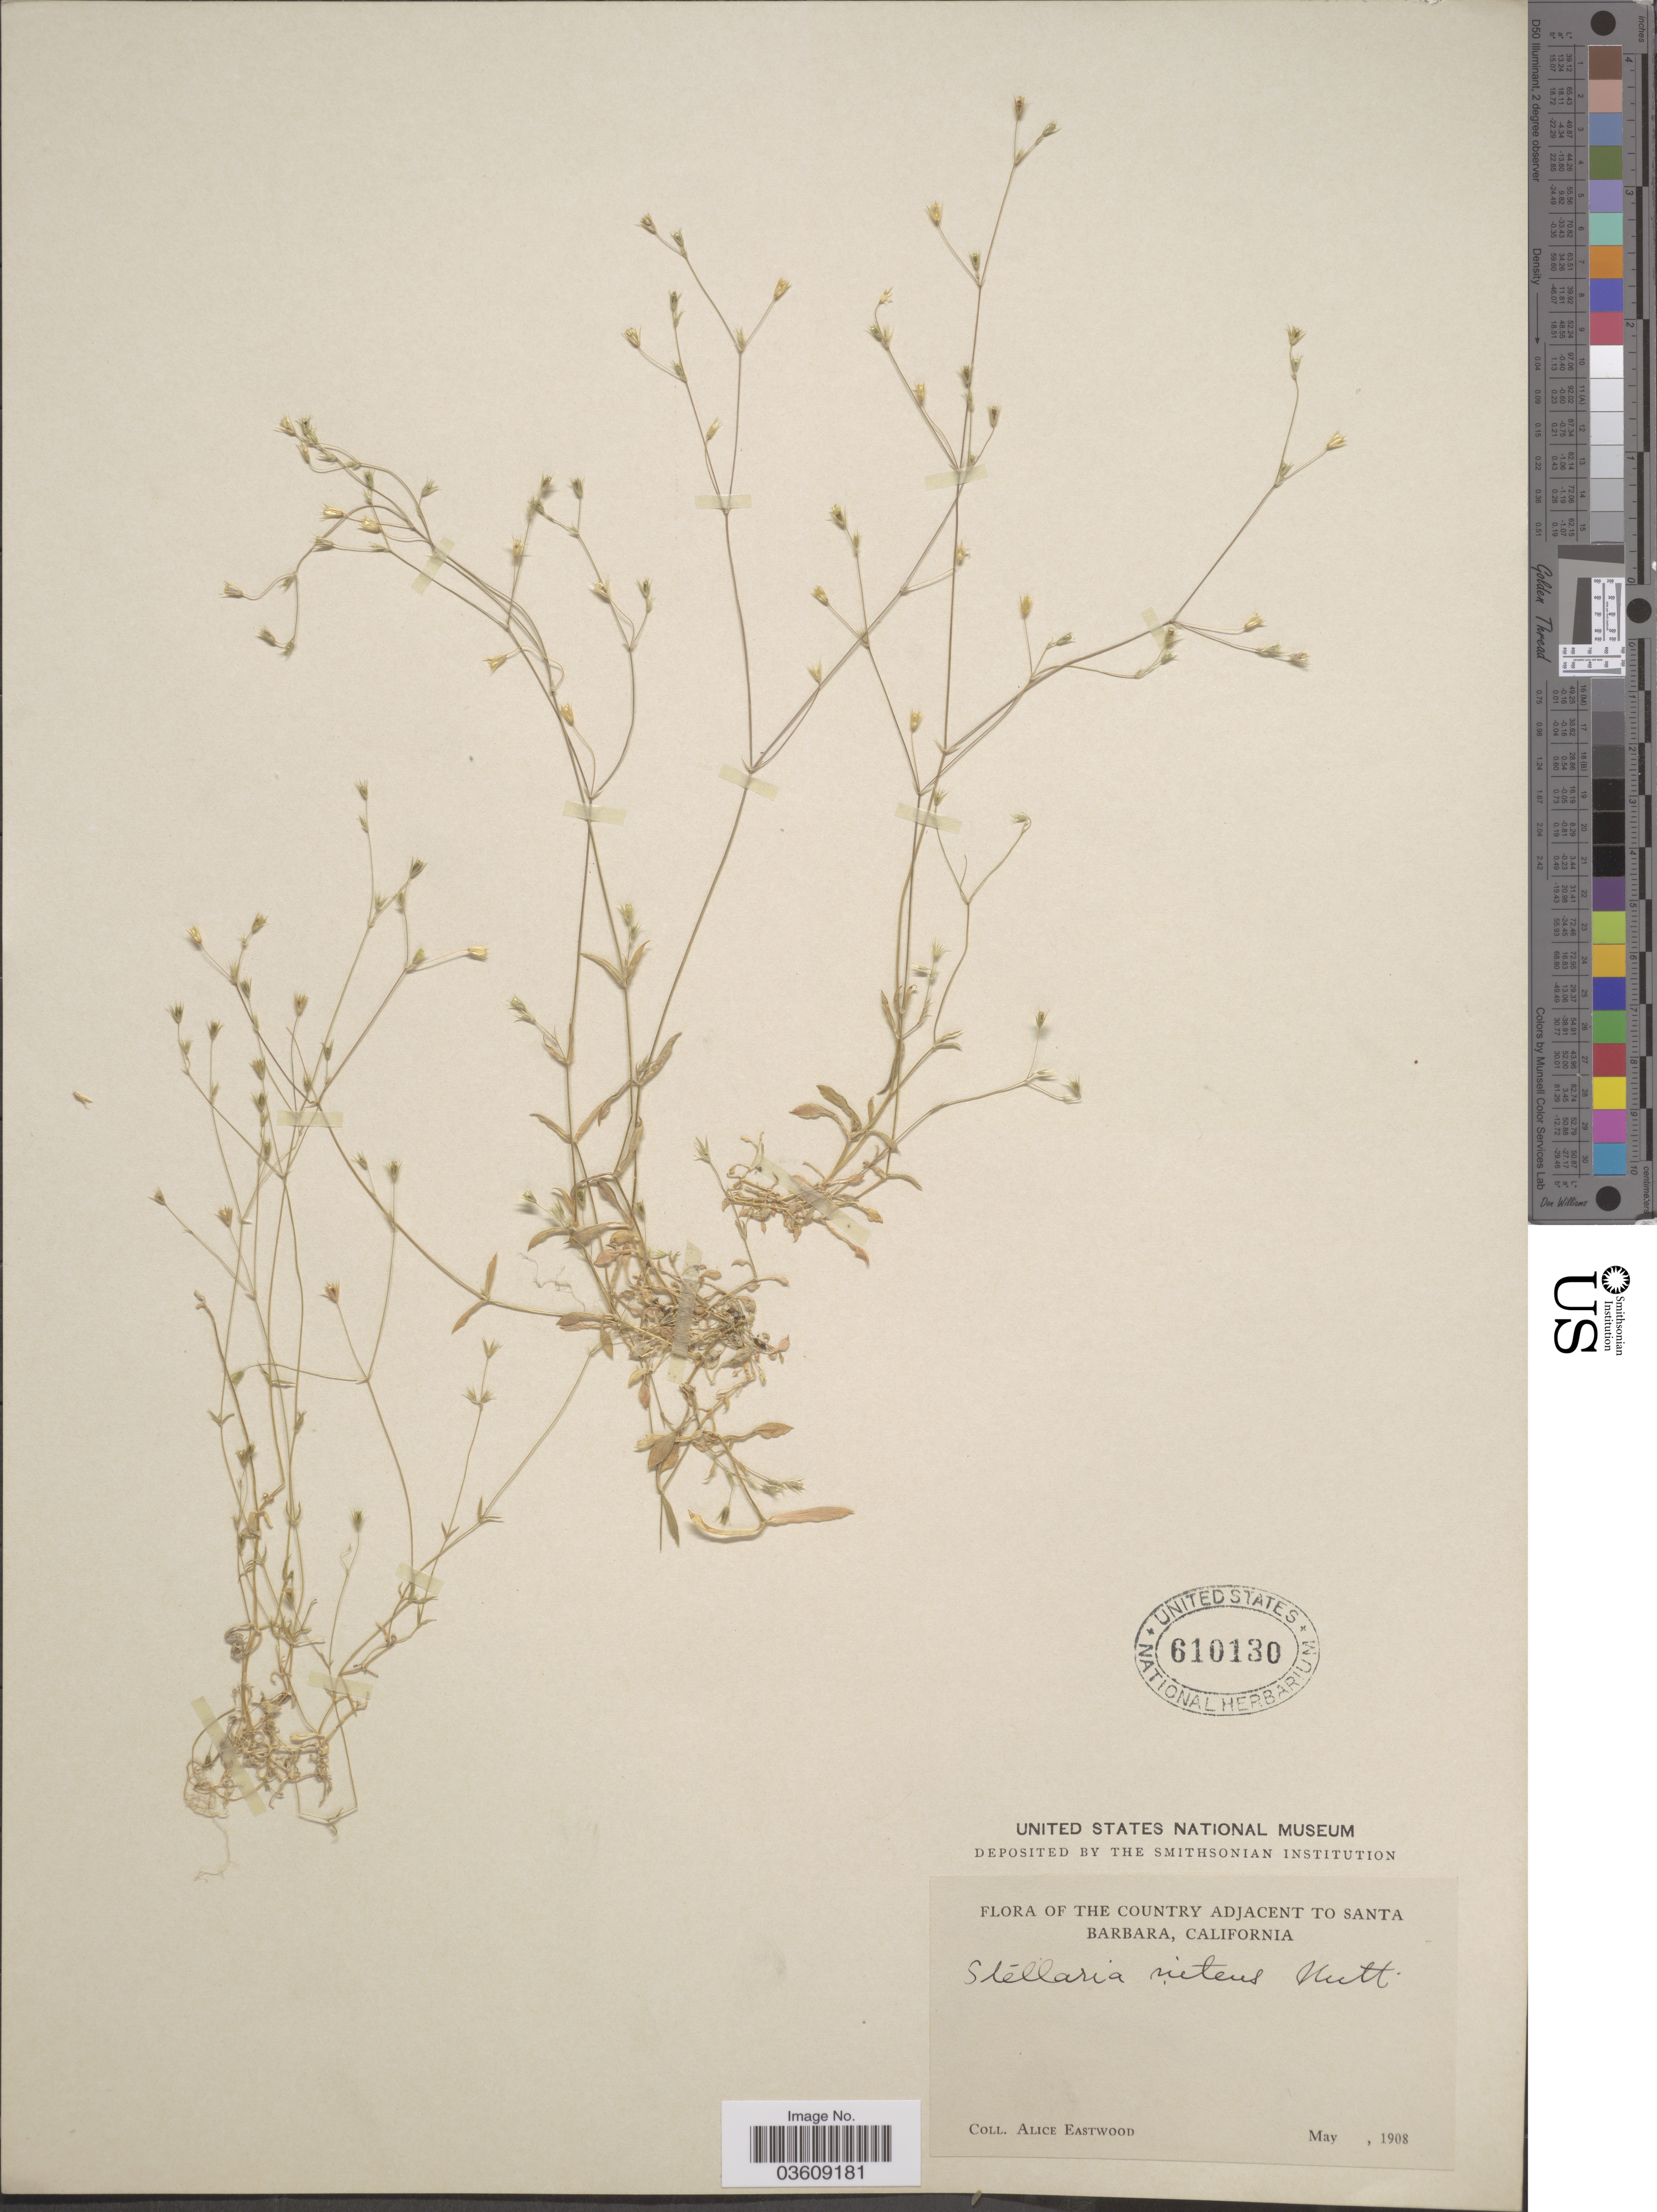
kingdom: Plantae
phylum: Tracheophyta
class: Magnoliopsida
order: Caryophyllales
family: Caryophyllaceae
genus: Stellaria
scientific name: Stellaria nitens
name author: Nutt.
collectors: A. Eastwood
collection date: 1908-05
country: United States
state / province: California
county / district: Santa Barbara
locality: The country adjacent to Santa Barbara.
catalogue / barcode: US 610130